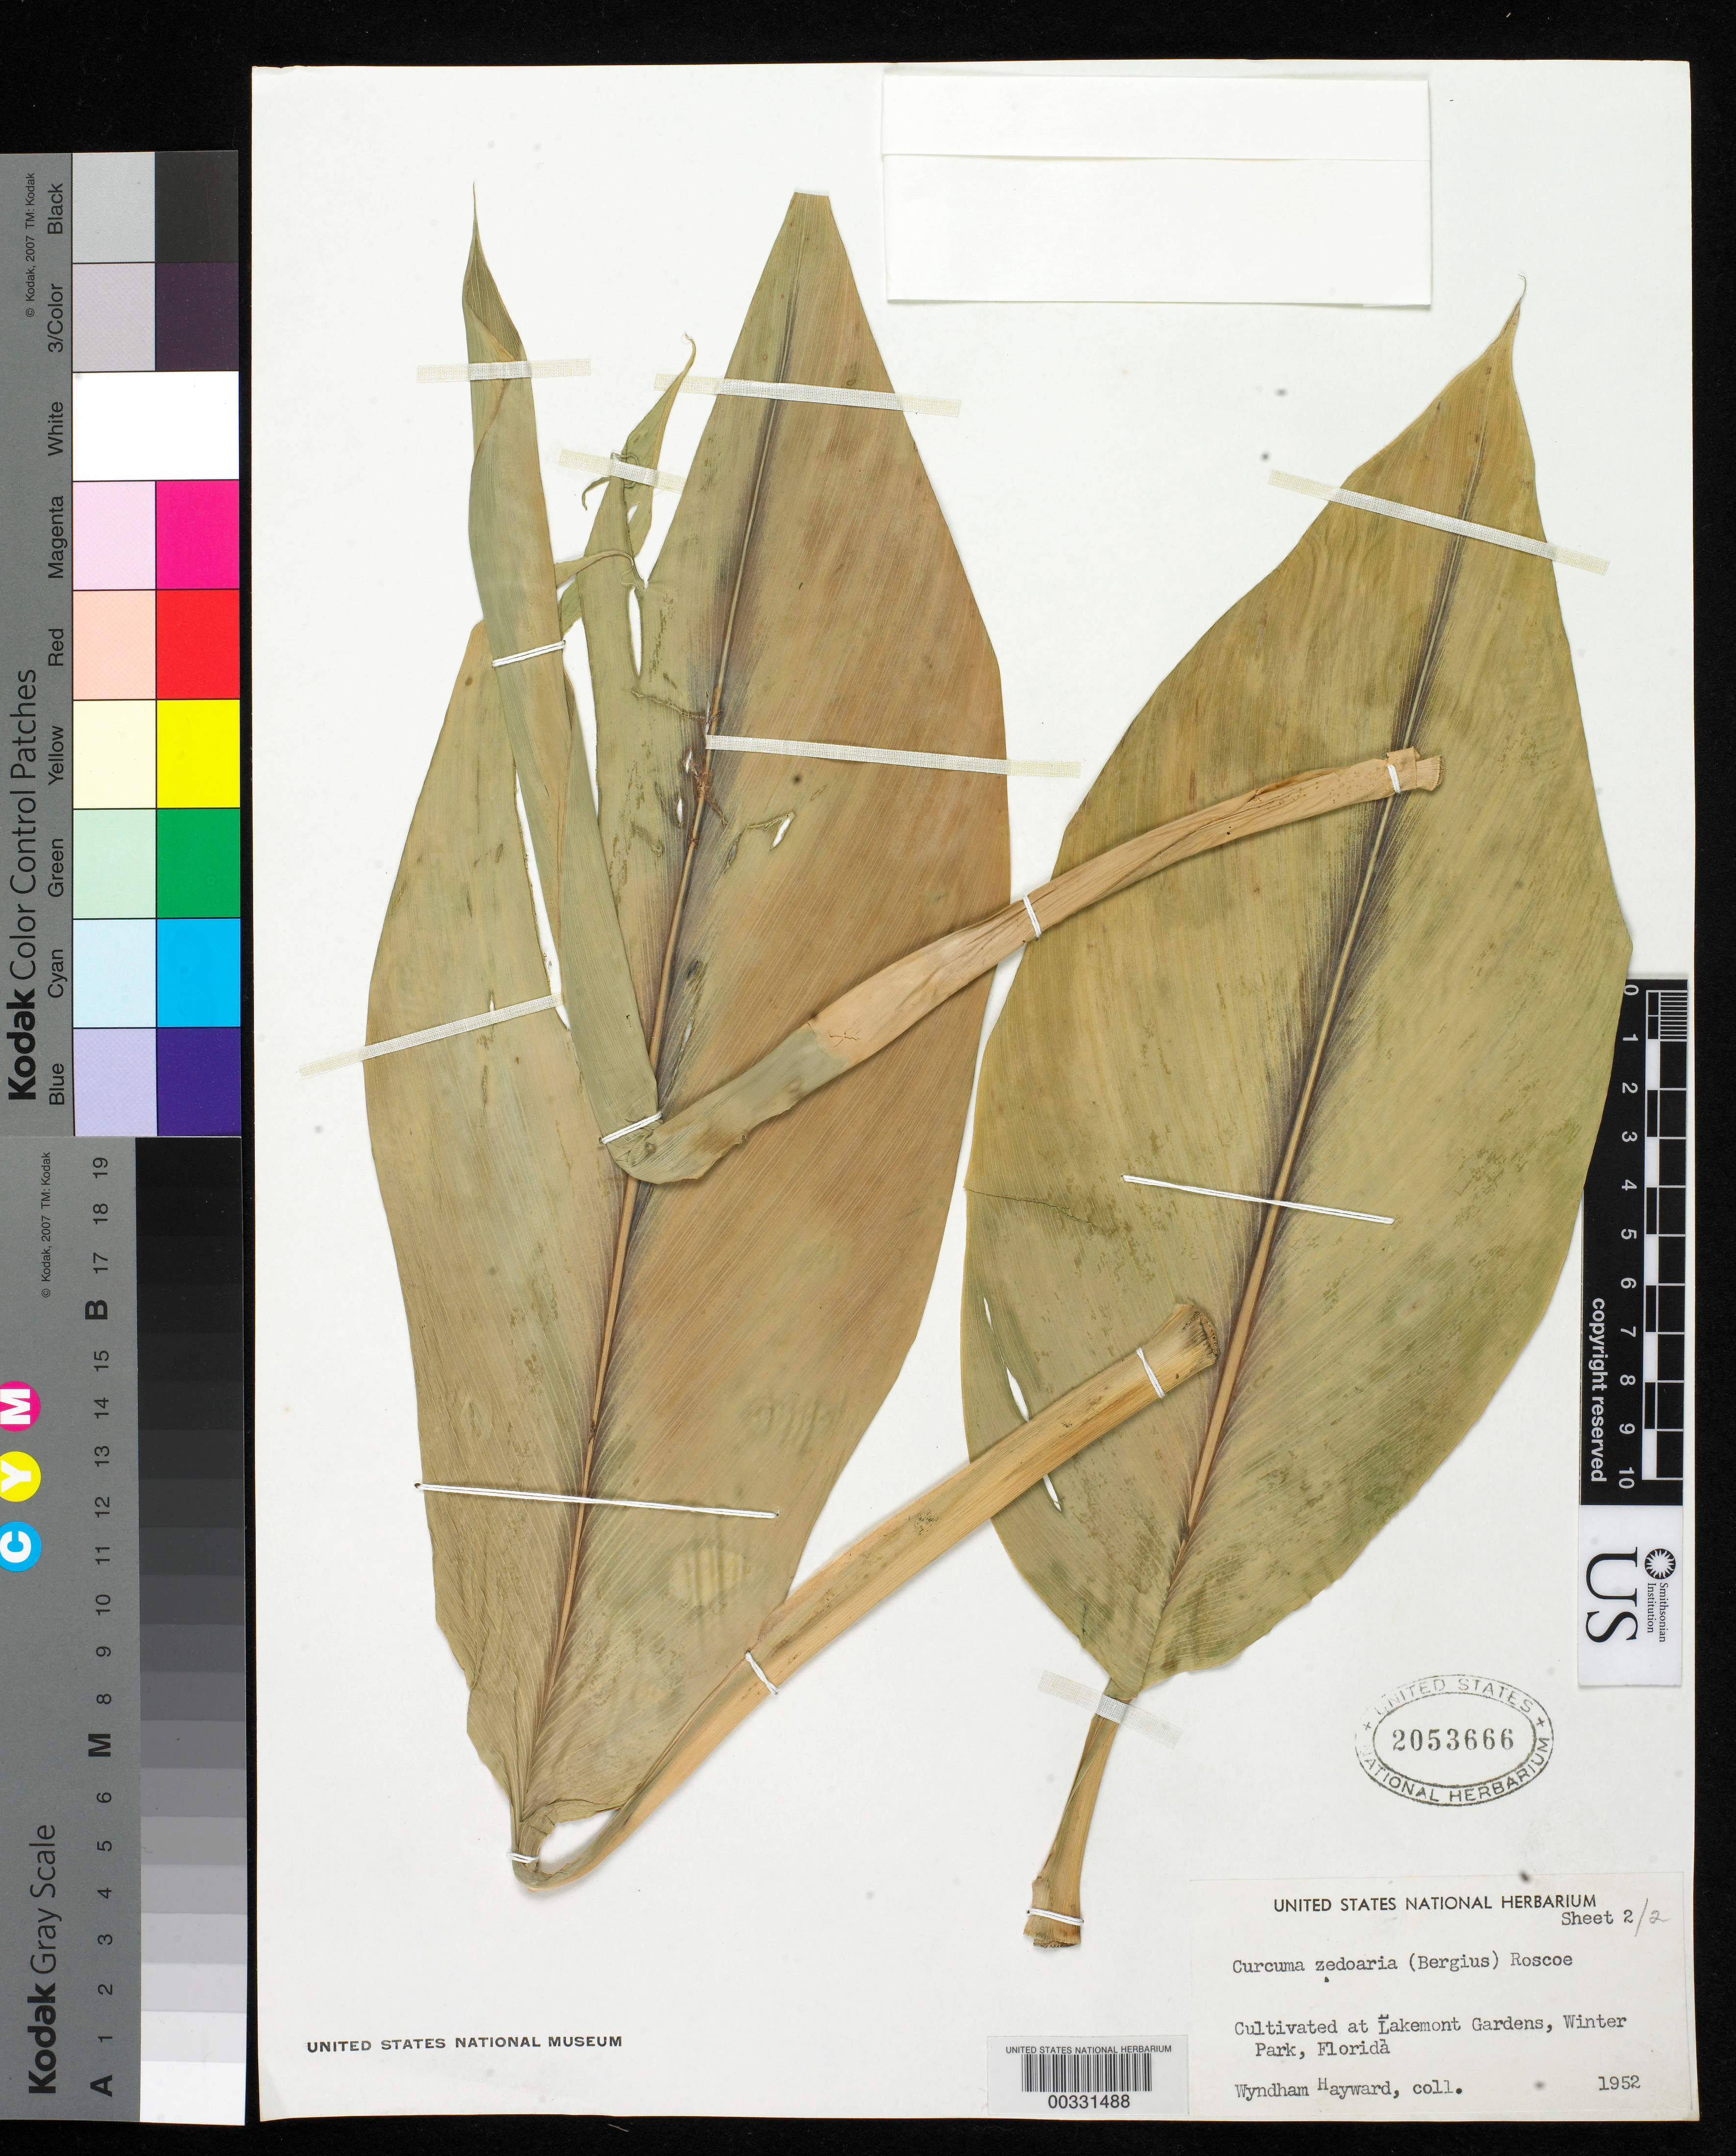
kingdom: Plantae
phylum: Tracheophyta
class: Liliopsida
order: Zingiberales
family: Zingiberaceae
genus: Curcuma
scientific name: Curcuma parviflora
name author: Wall.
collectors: W. Hayward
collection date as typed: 1952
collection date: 1952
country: United States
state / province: Florida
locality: Southern Florida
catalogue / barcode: US 2053666